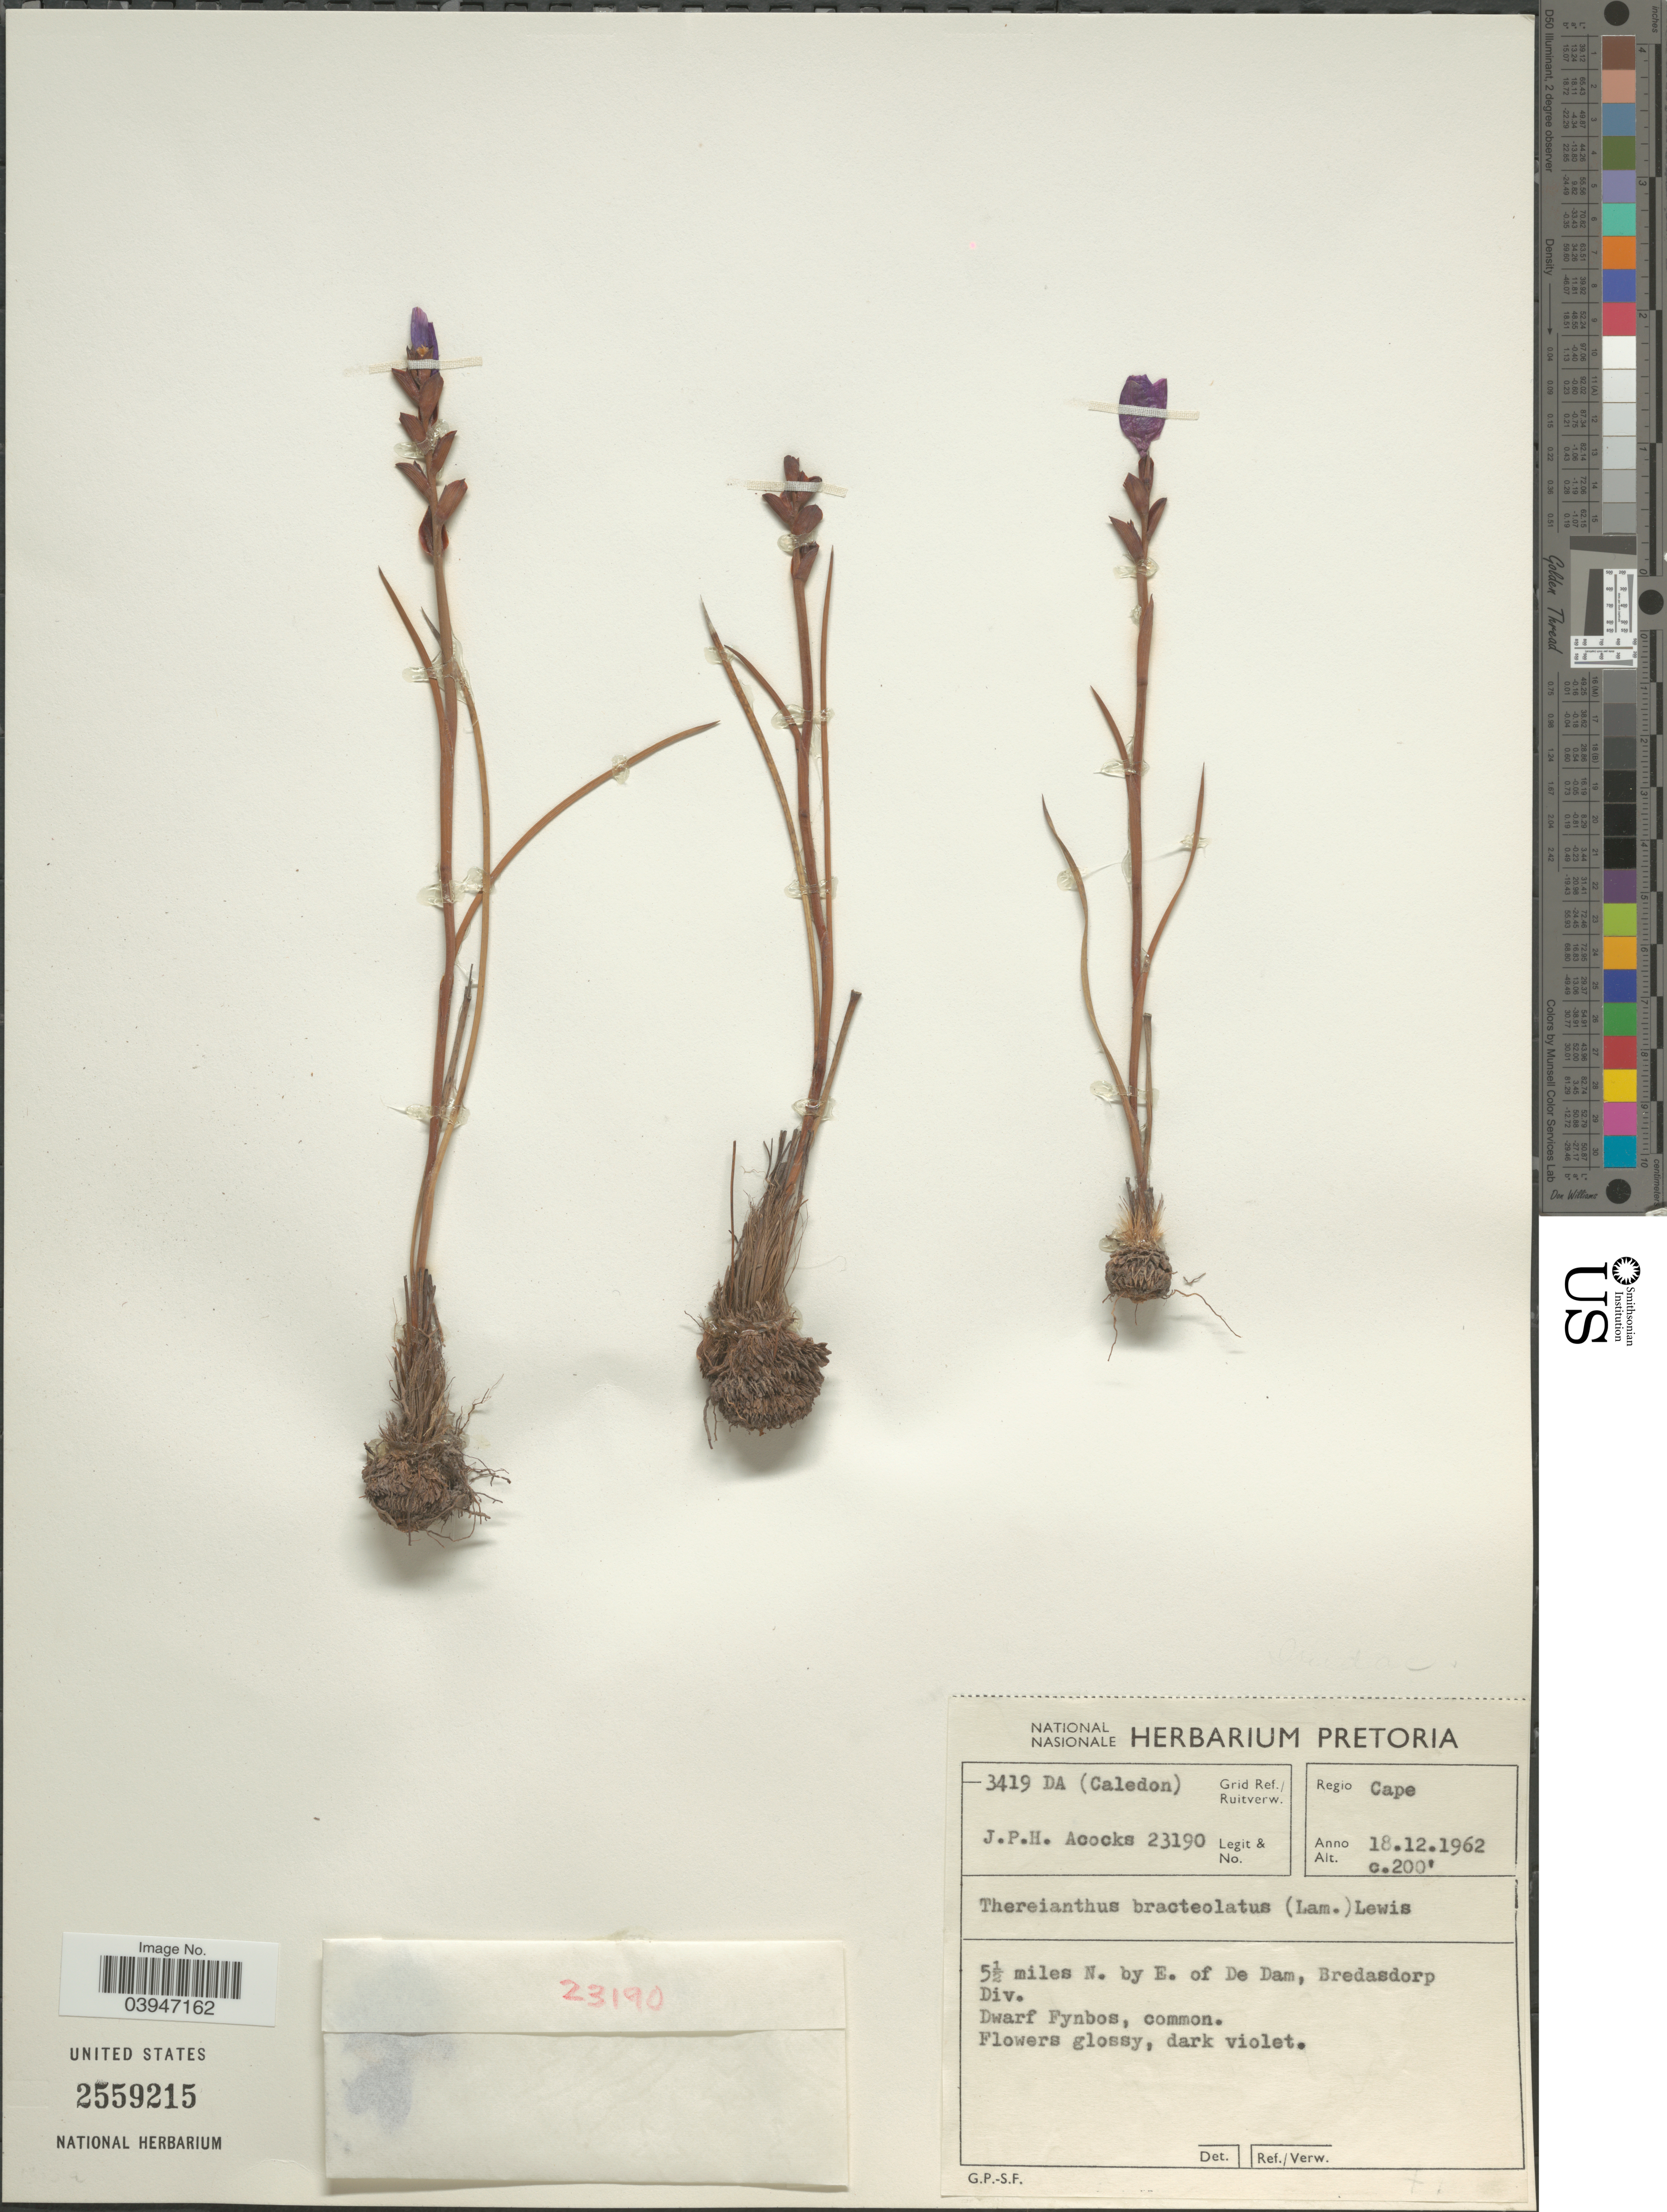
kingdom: Plantae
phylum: Tracheophyta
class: Liliopsida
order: Asparagales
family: Iridaceae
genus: Thereianthus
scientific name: Thereianthus bracteolatus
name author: (Lam.) G.J. Lewis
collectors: J. P. Acocks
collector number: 23190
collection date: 1962-12-18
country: South Africa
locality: Grid Ref./ Ruitverw. 3419 DA (Caledon). Regio Cape. 5½ miles N. by E. of De Dam, Bredasdorp Div.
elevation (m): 61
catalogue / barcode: US 2559215